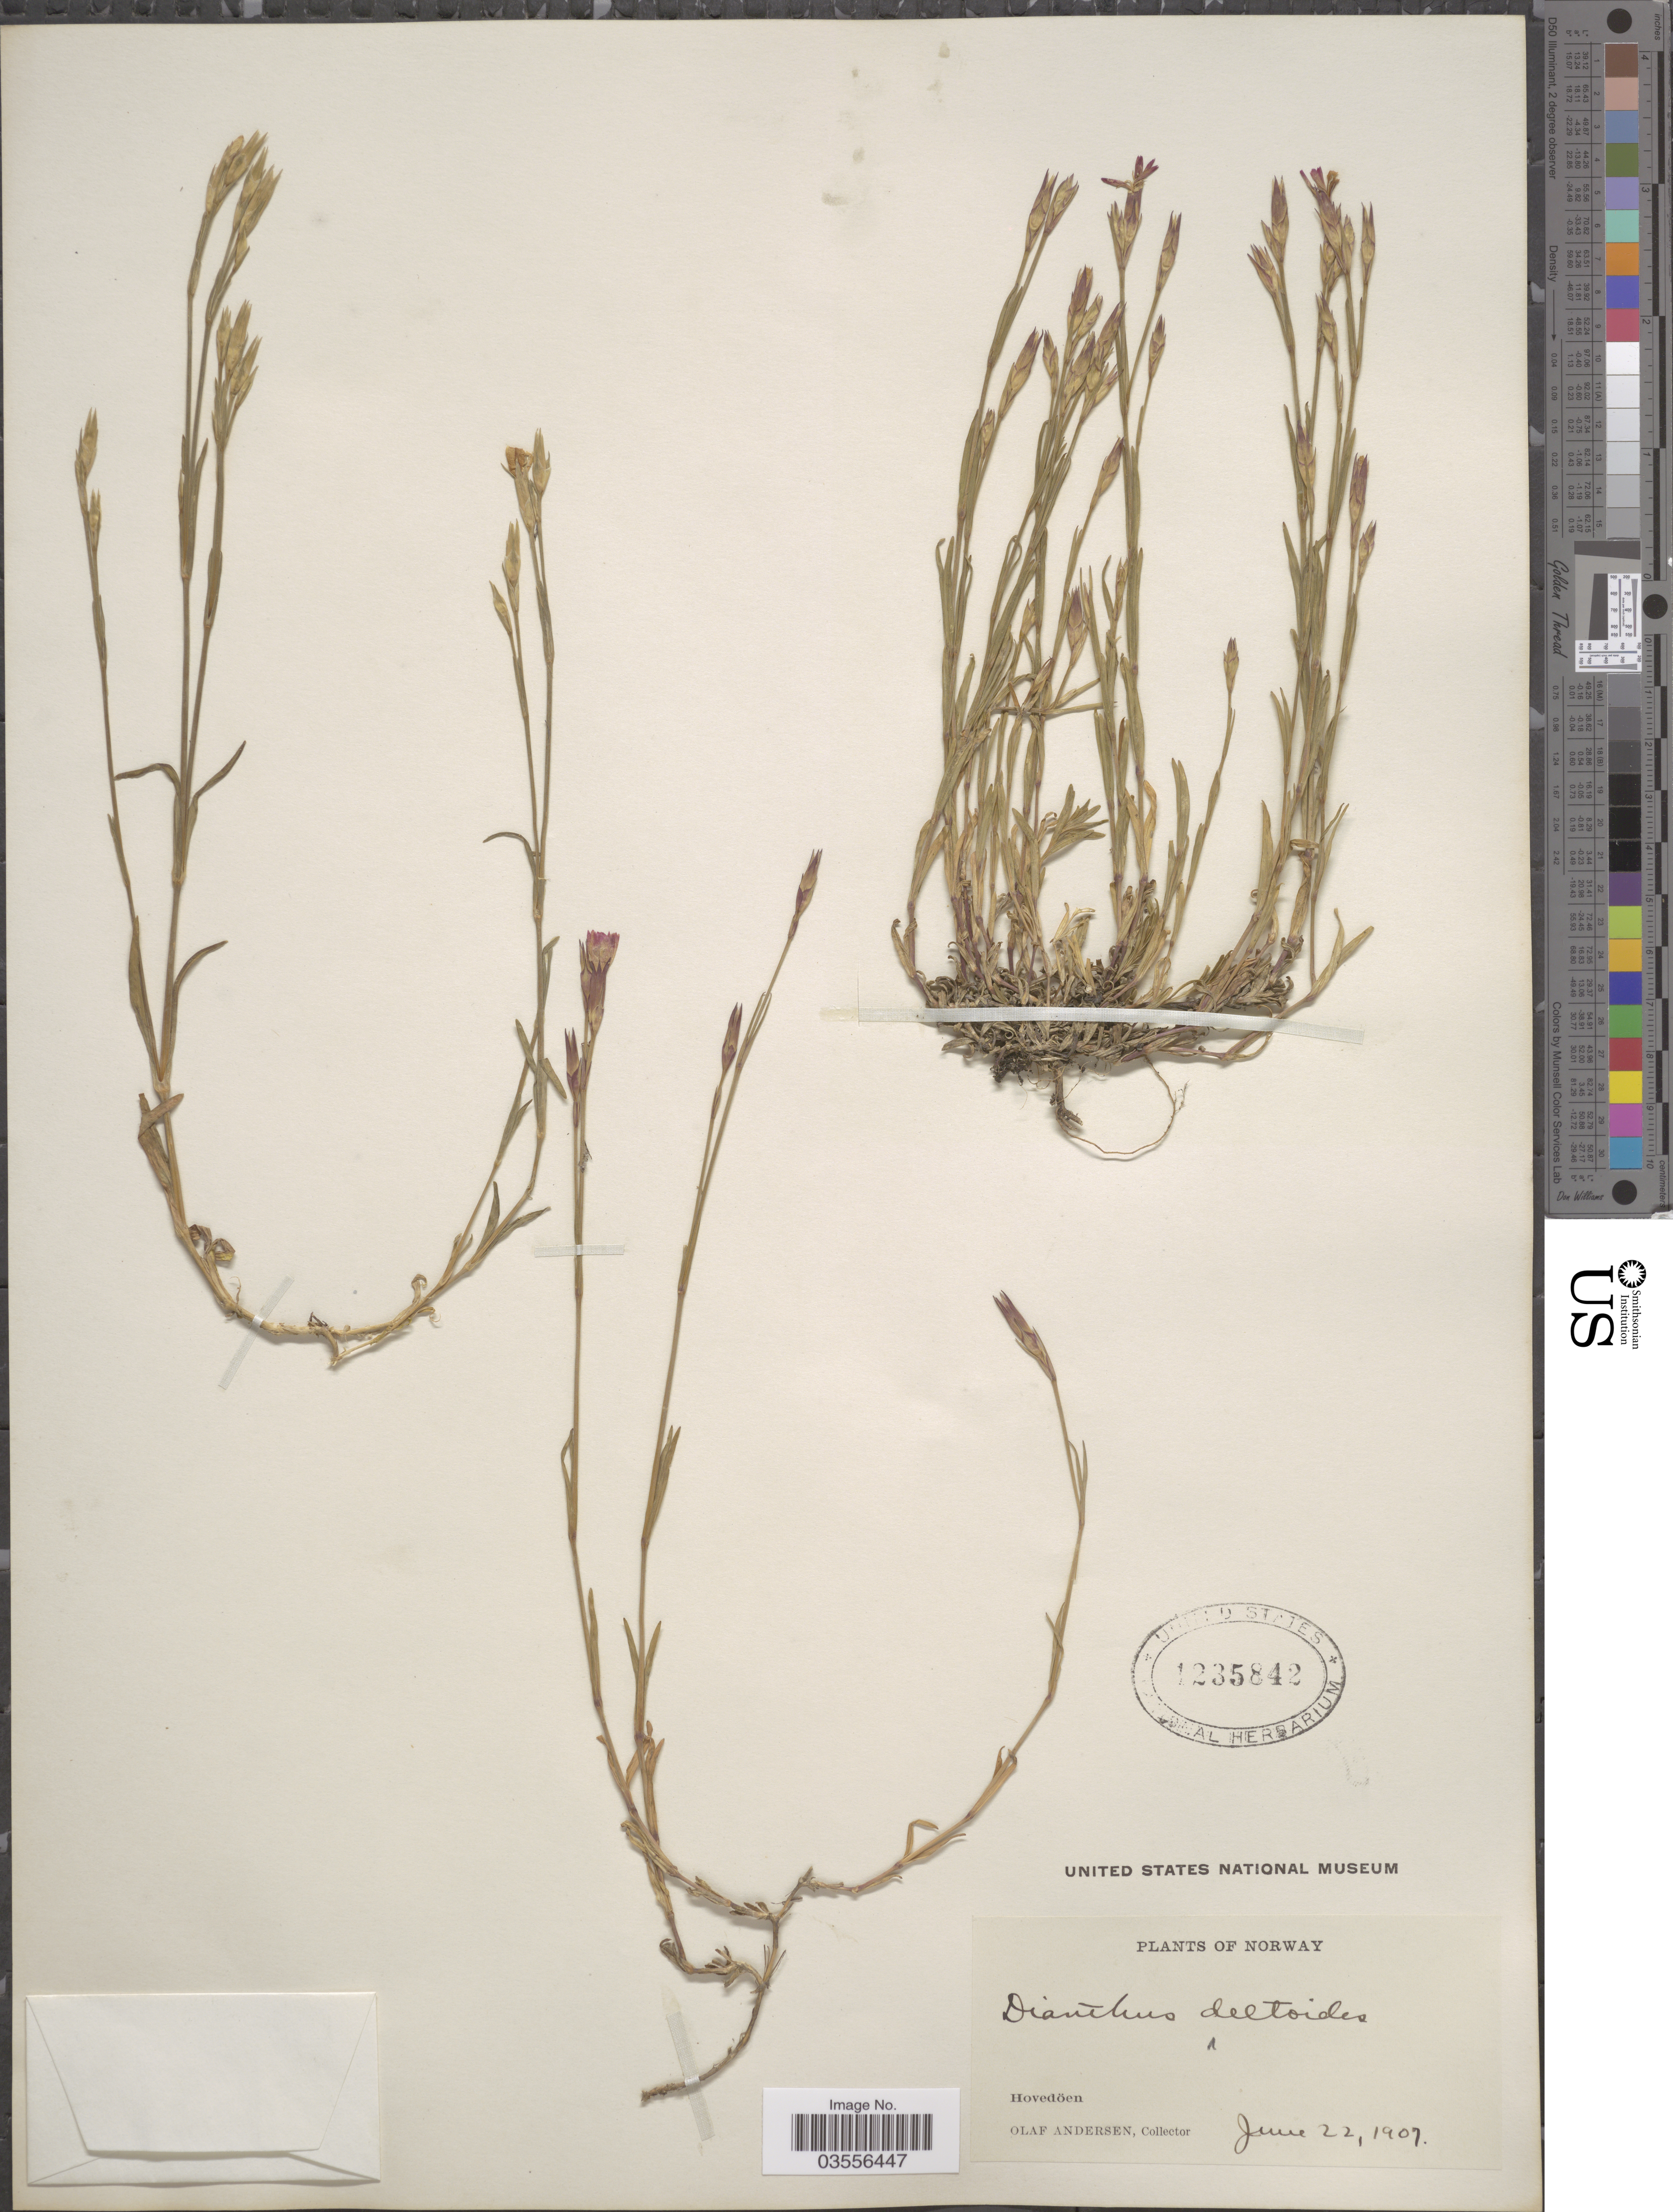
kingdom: Plantae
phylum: Tracheophyta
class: Magnoliopsida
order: Caryophyllales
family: Caryophyllaceae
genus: Dianthus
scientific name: Dianthus deltoides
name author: L.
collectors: O. Andersen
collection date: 1907-06-22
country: Norway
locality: Hovedöen.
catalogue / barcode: US 1235842